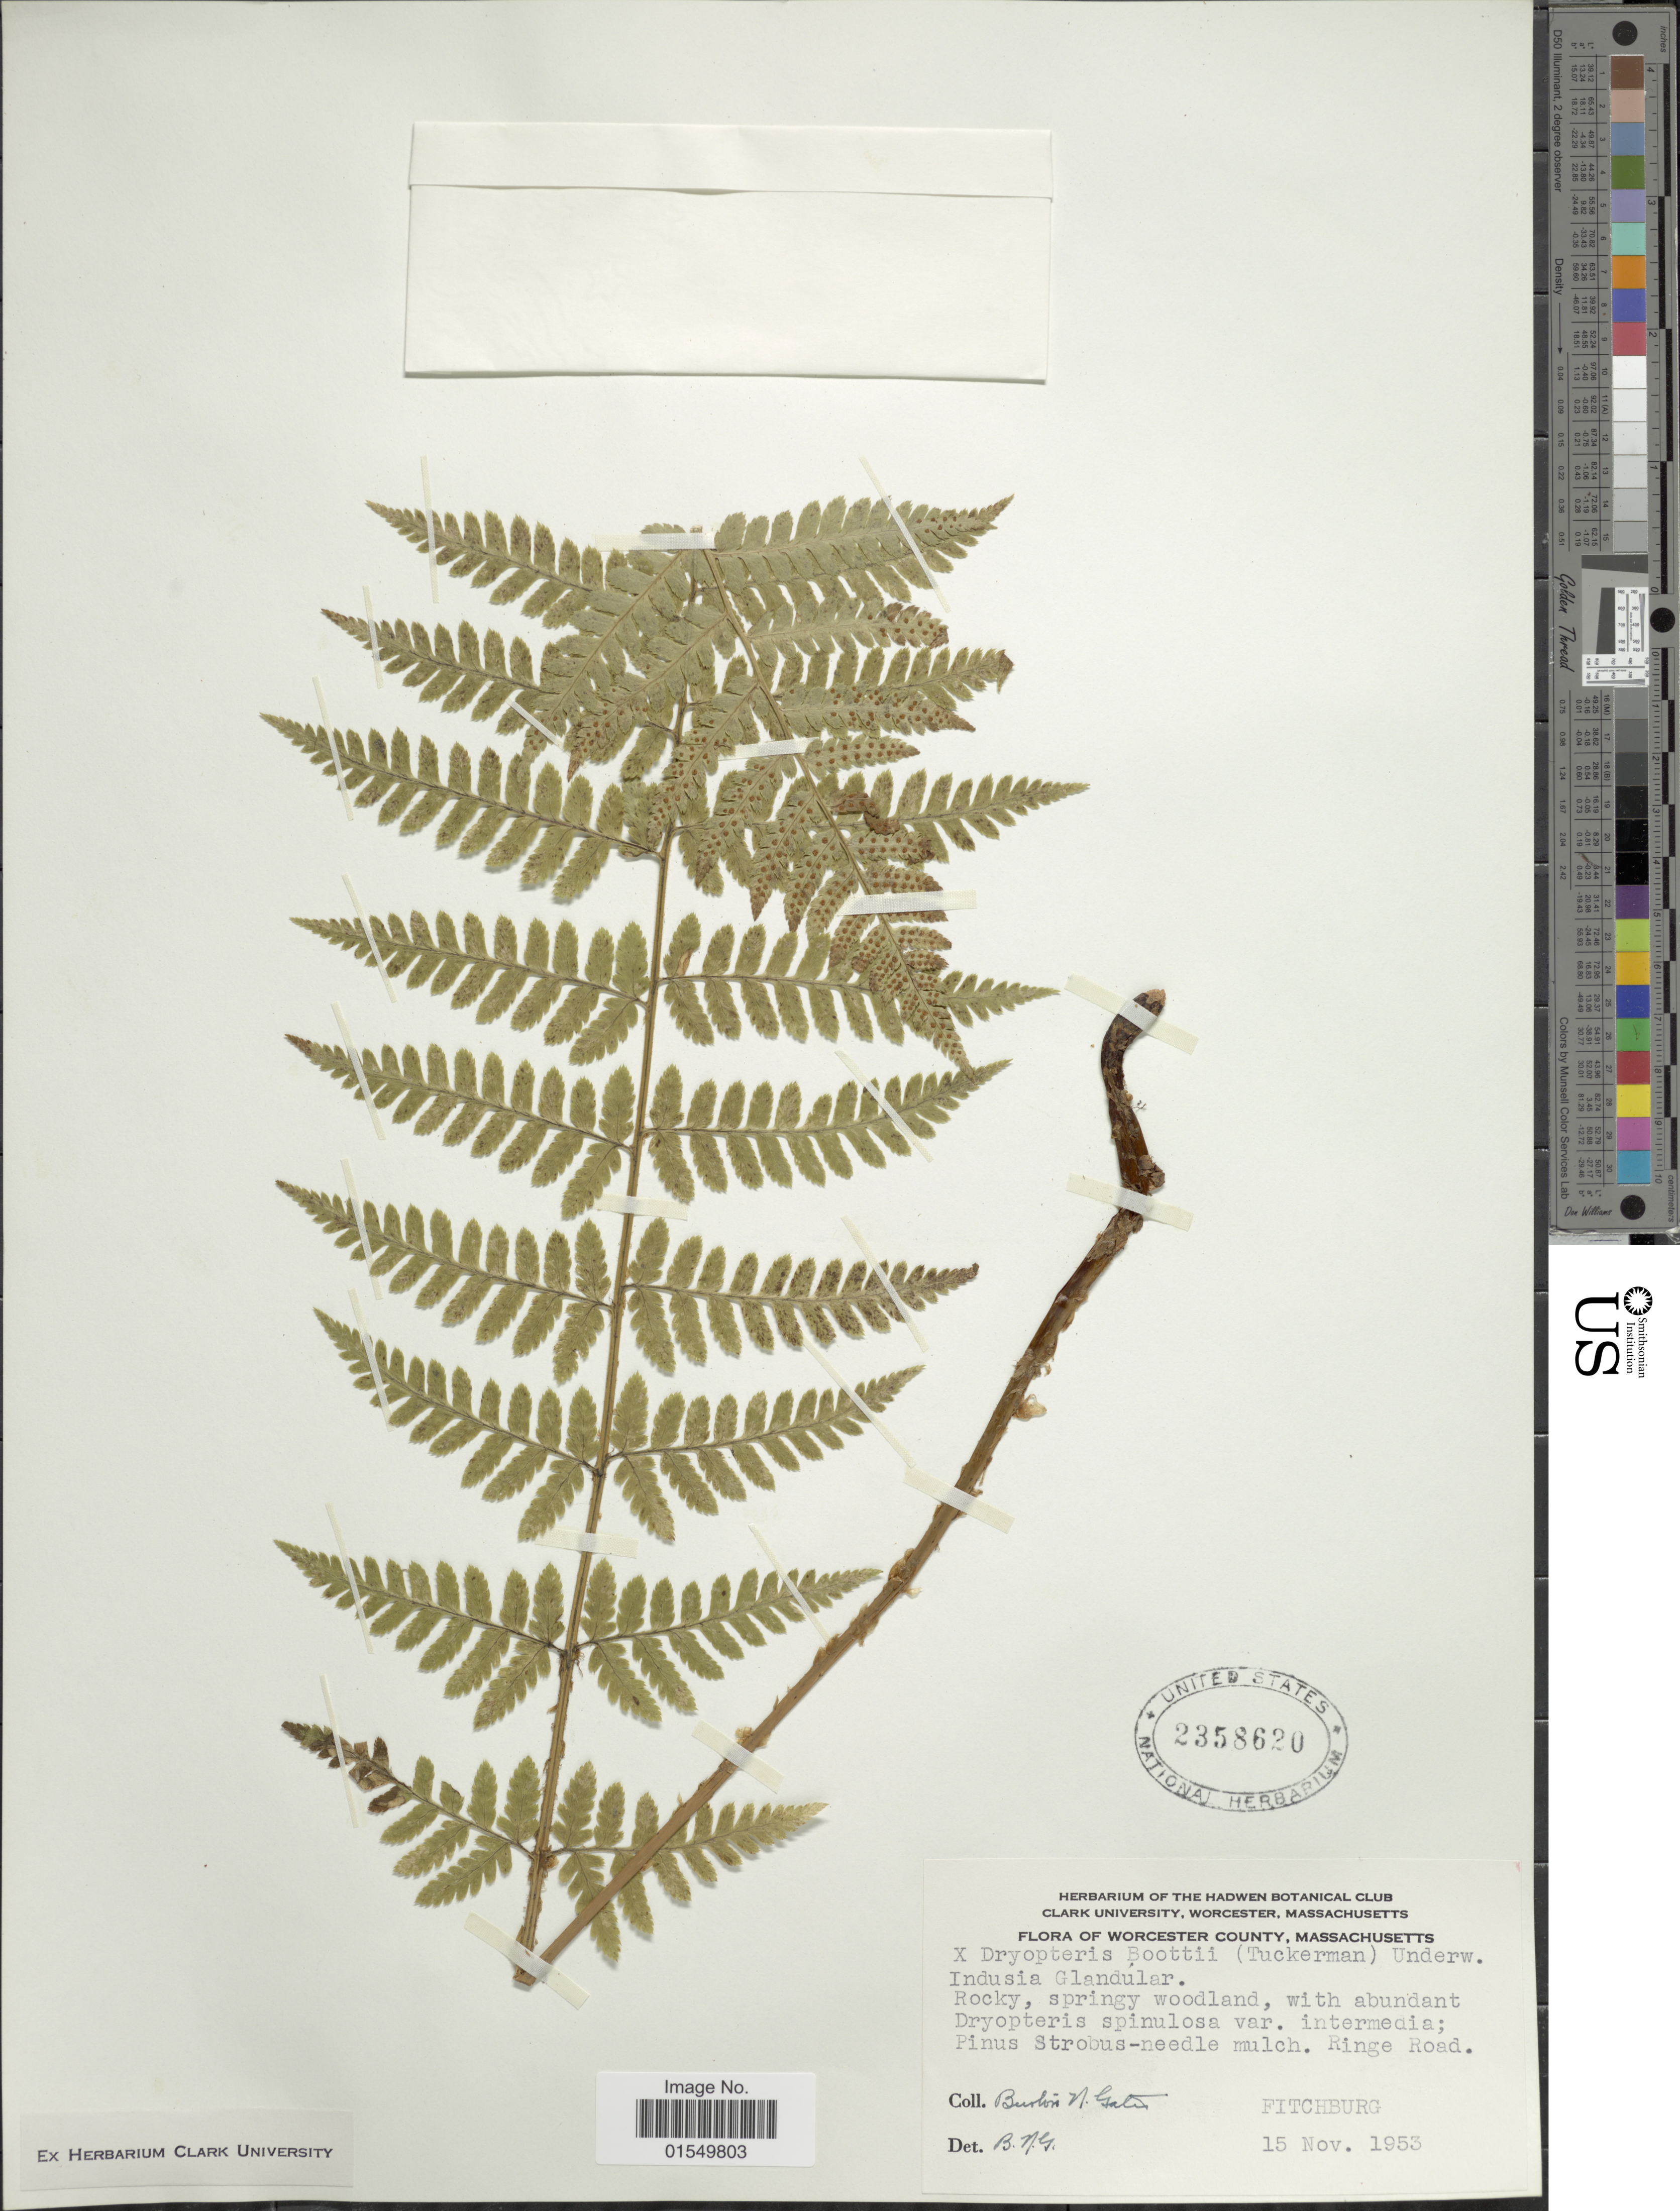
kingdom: Plantae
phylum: Tracheophyta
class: Polypodiopsida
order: Polypodiales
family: Dryopteridaceae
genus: Dryopteris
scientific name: Dryopteris x boottii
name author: Underw.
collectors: B. N. Gates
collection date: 1953-11-15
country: United States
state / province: Massachusetts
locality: Worcester County, Ringe Road, Fitchburg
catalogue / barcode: US 2358620